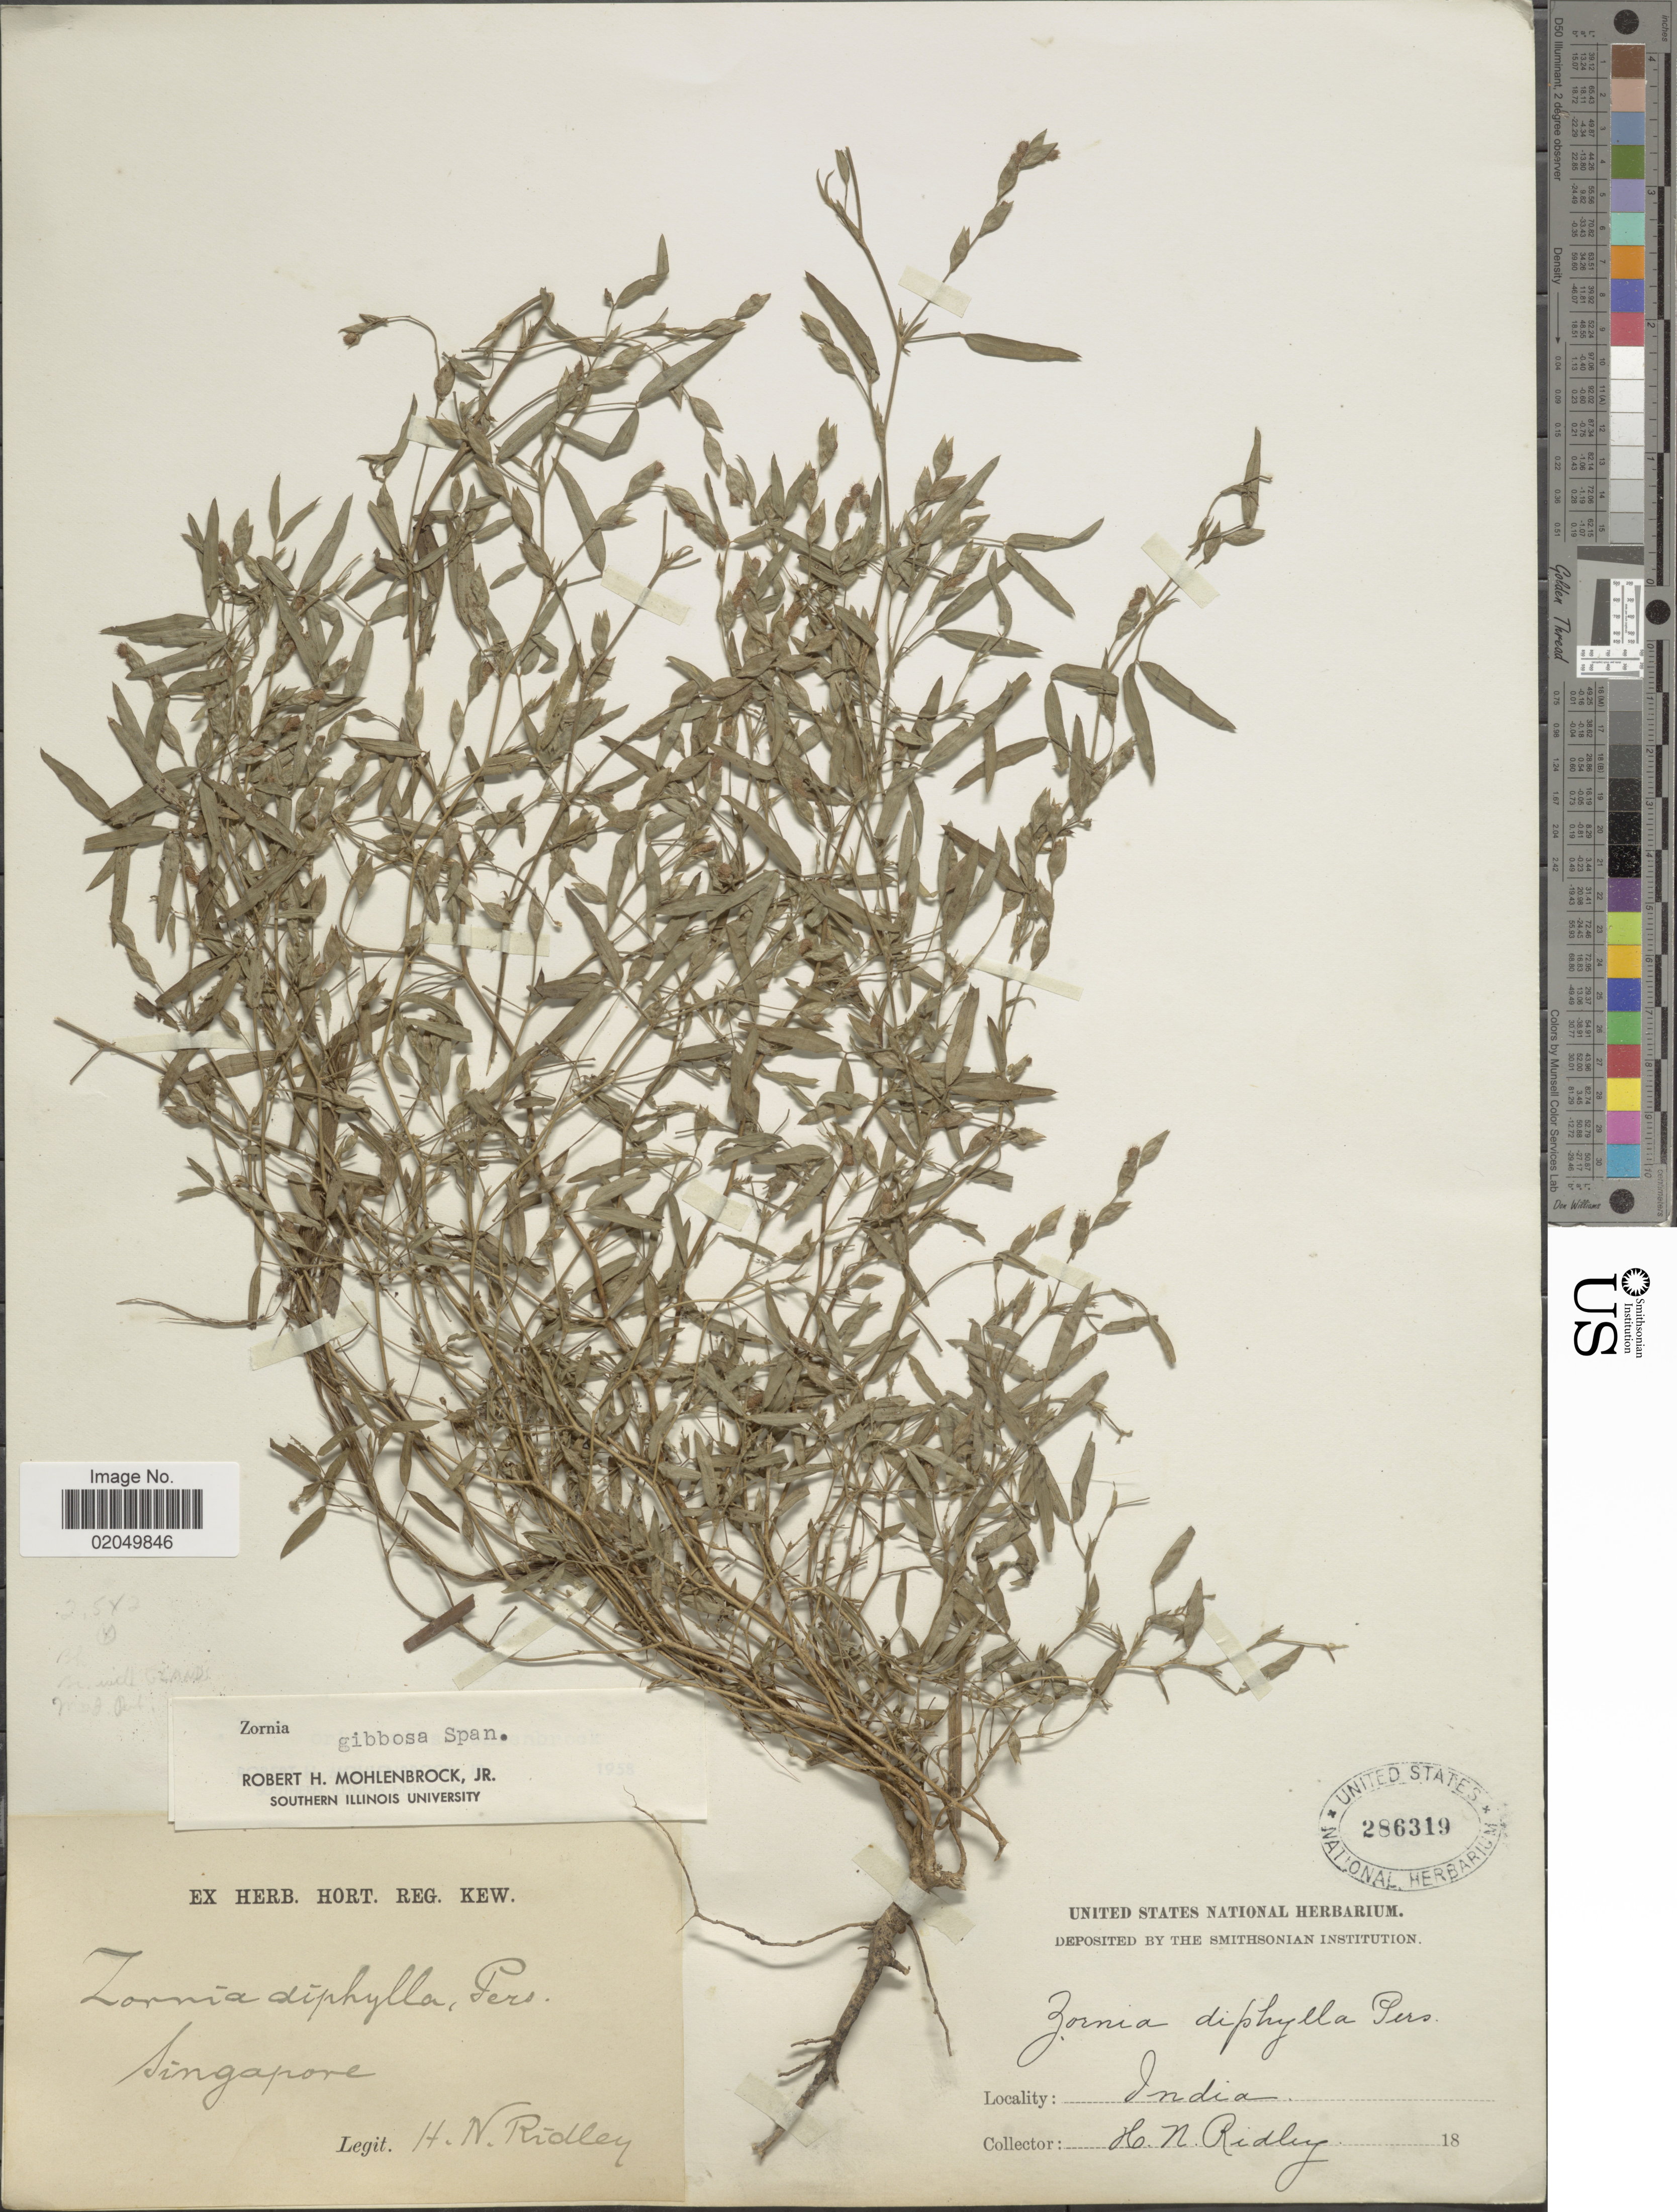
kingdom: Plantae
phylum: Tracheophyta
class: Magnoliopsida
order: Fabales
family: Fabaceae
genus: Zornia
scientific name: Zornia gibbosa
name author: Spanoghe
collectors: H. N. Ridley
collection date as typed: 18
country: Singapore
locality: Singapore, India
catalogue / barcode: US 286319